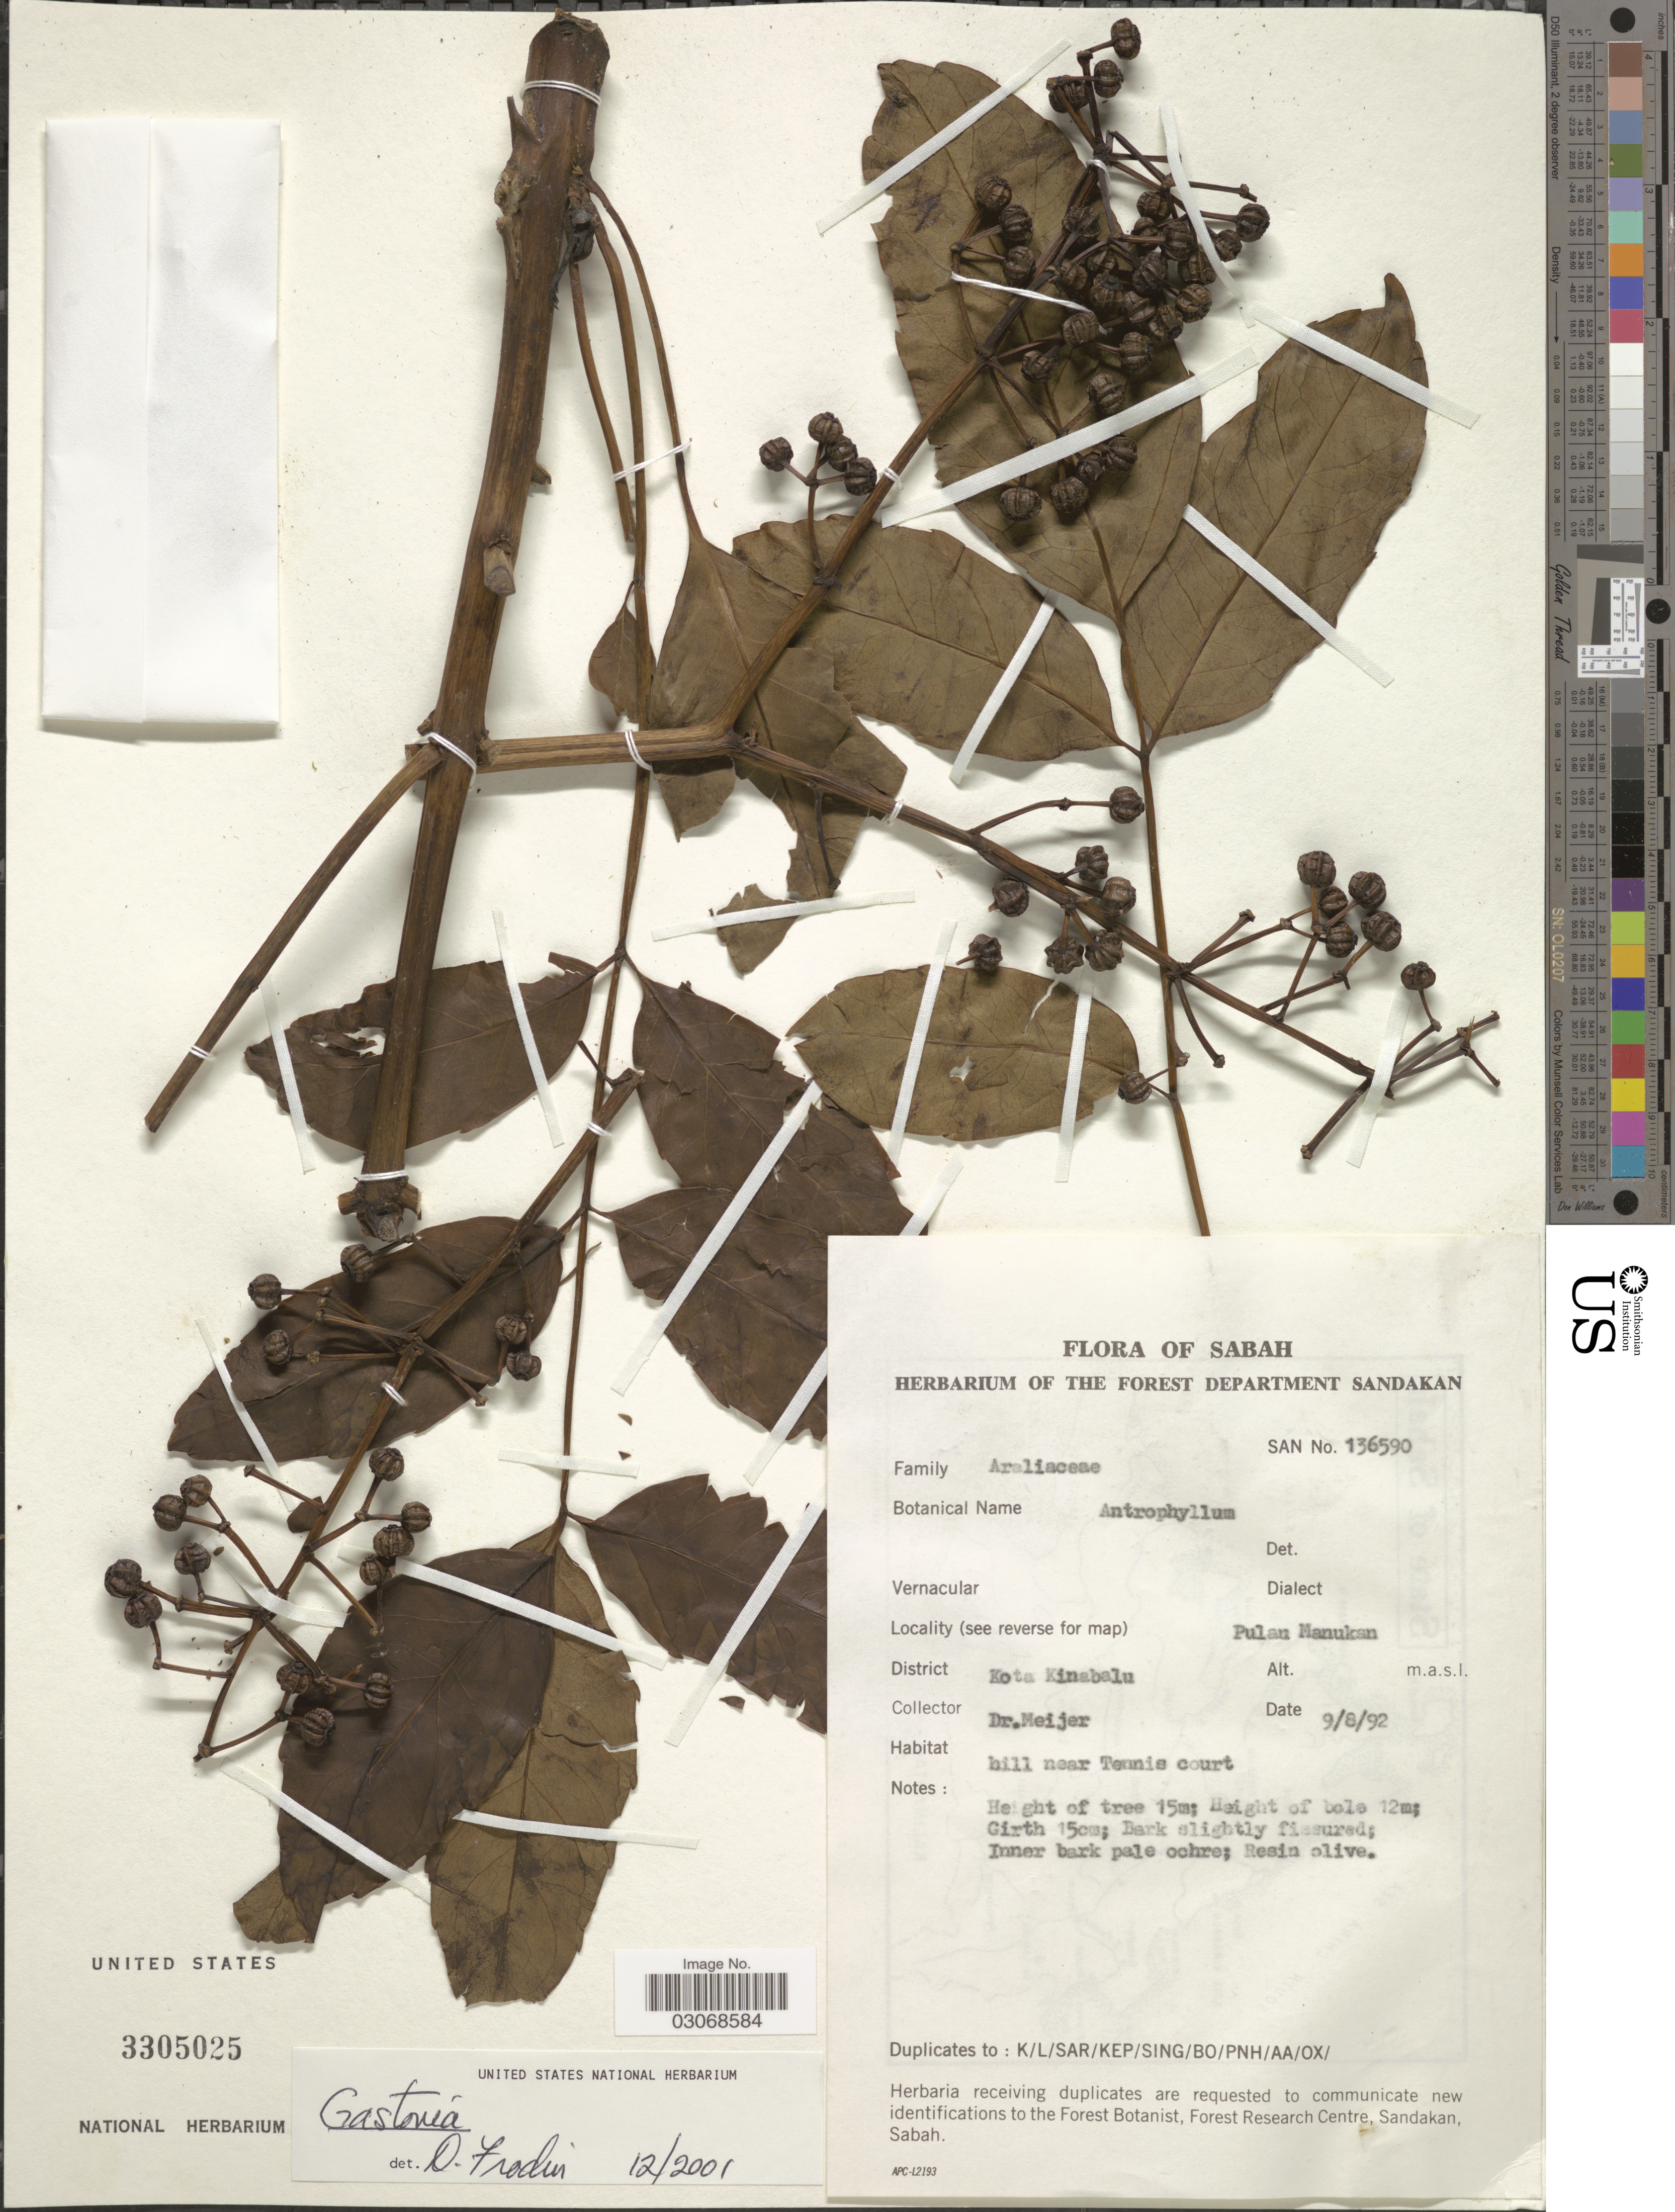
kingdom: Plantae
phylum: Tracheophyta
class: Magnoliopsida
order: Apiales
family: Araliaceae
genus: Gastonia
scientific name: Gastonia sp.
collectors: -- Meijer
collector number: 136590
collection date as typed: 9/8/92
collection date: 1992-08-09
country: Malaysia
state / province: Sabah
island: Borneo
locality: District Kota Kinabalu, Pulau Manukan.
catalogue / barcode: US 3305025